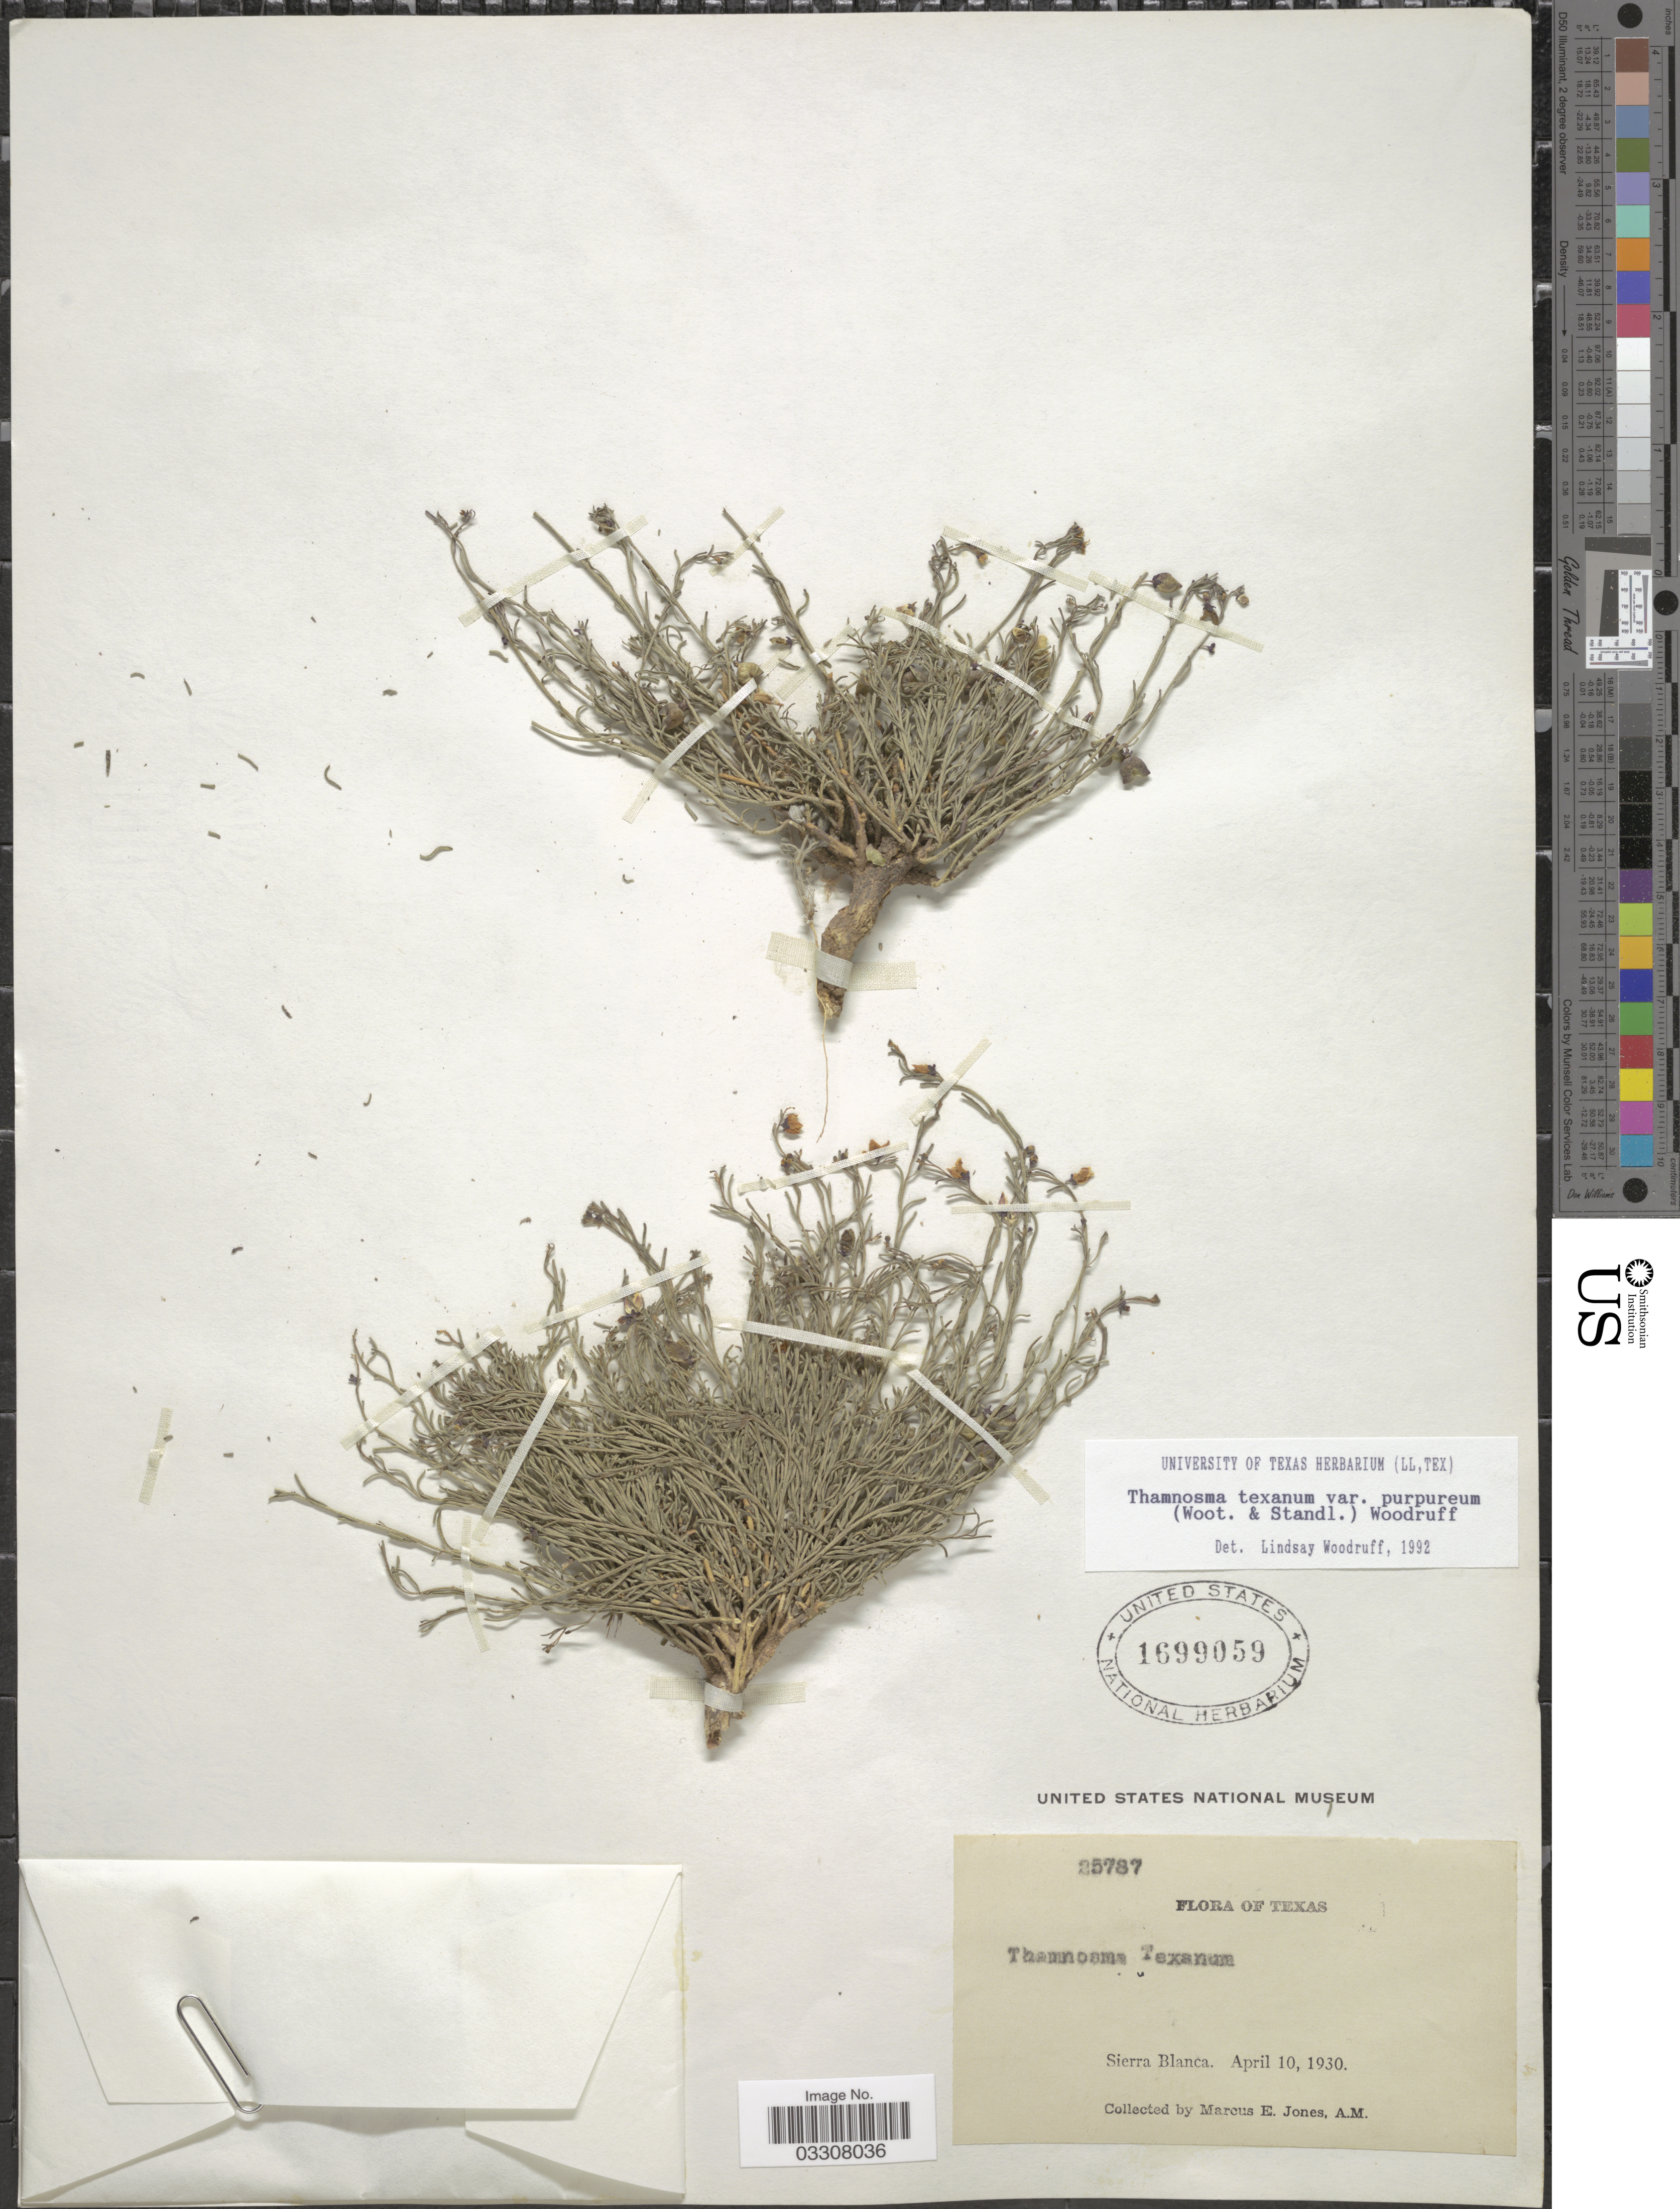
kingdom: Plantae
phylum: Tracheophyta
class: Magnoliopsida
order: Sapindales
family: Rutaceae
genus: Thamnosma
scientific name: Thamnosma texana var. purpurea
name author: (Wooton & Standl.) Woodruff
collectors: M. E. Jones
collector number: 25787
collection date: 1930-04-10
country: United States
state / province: Texas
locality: Sierra Blanca.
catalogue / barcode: US 1699059